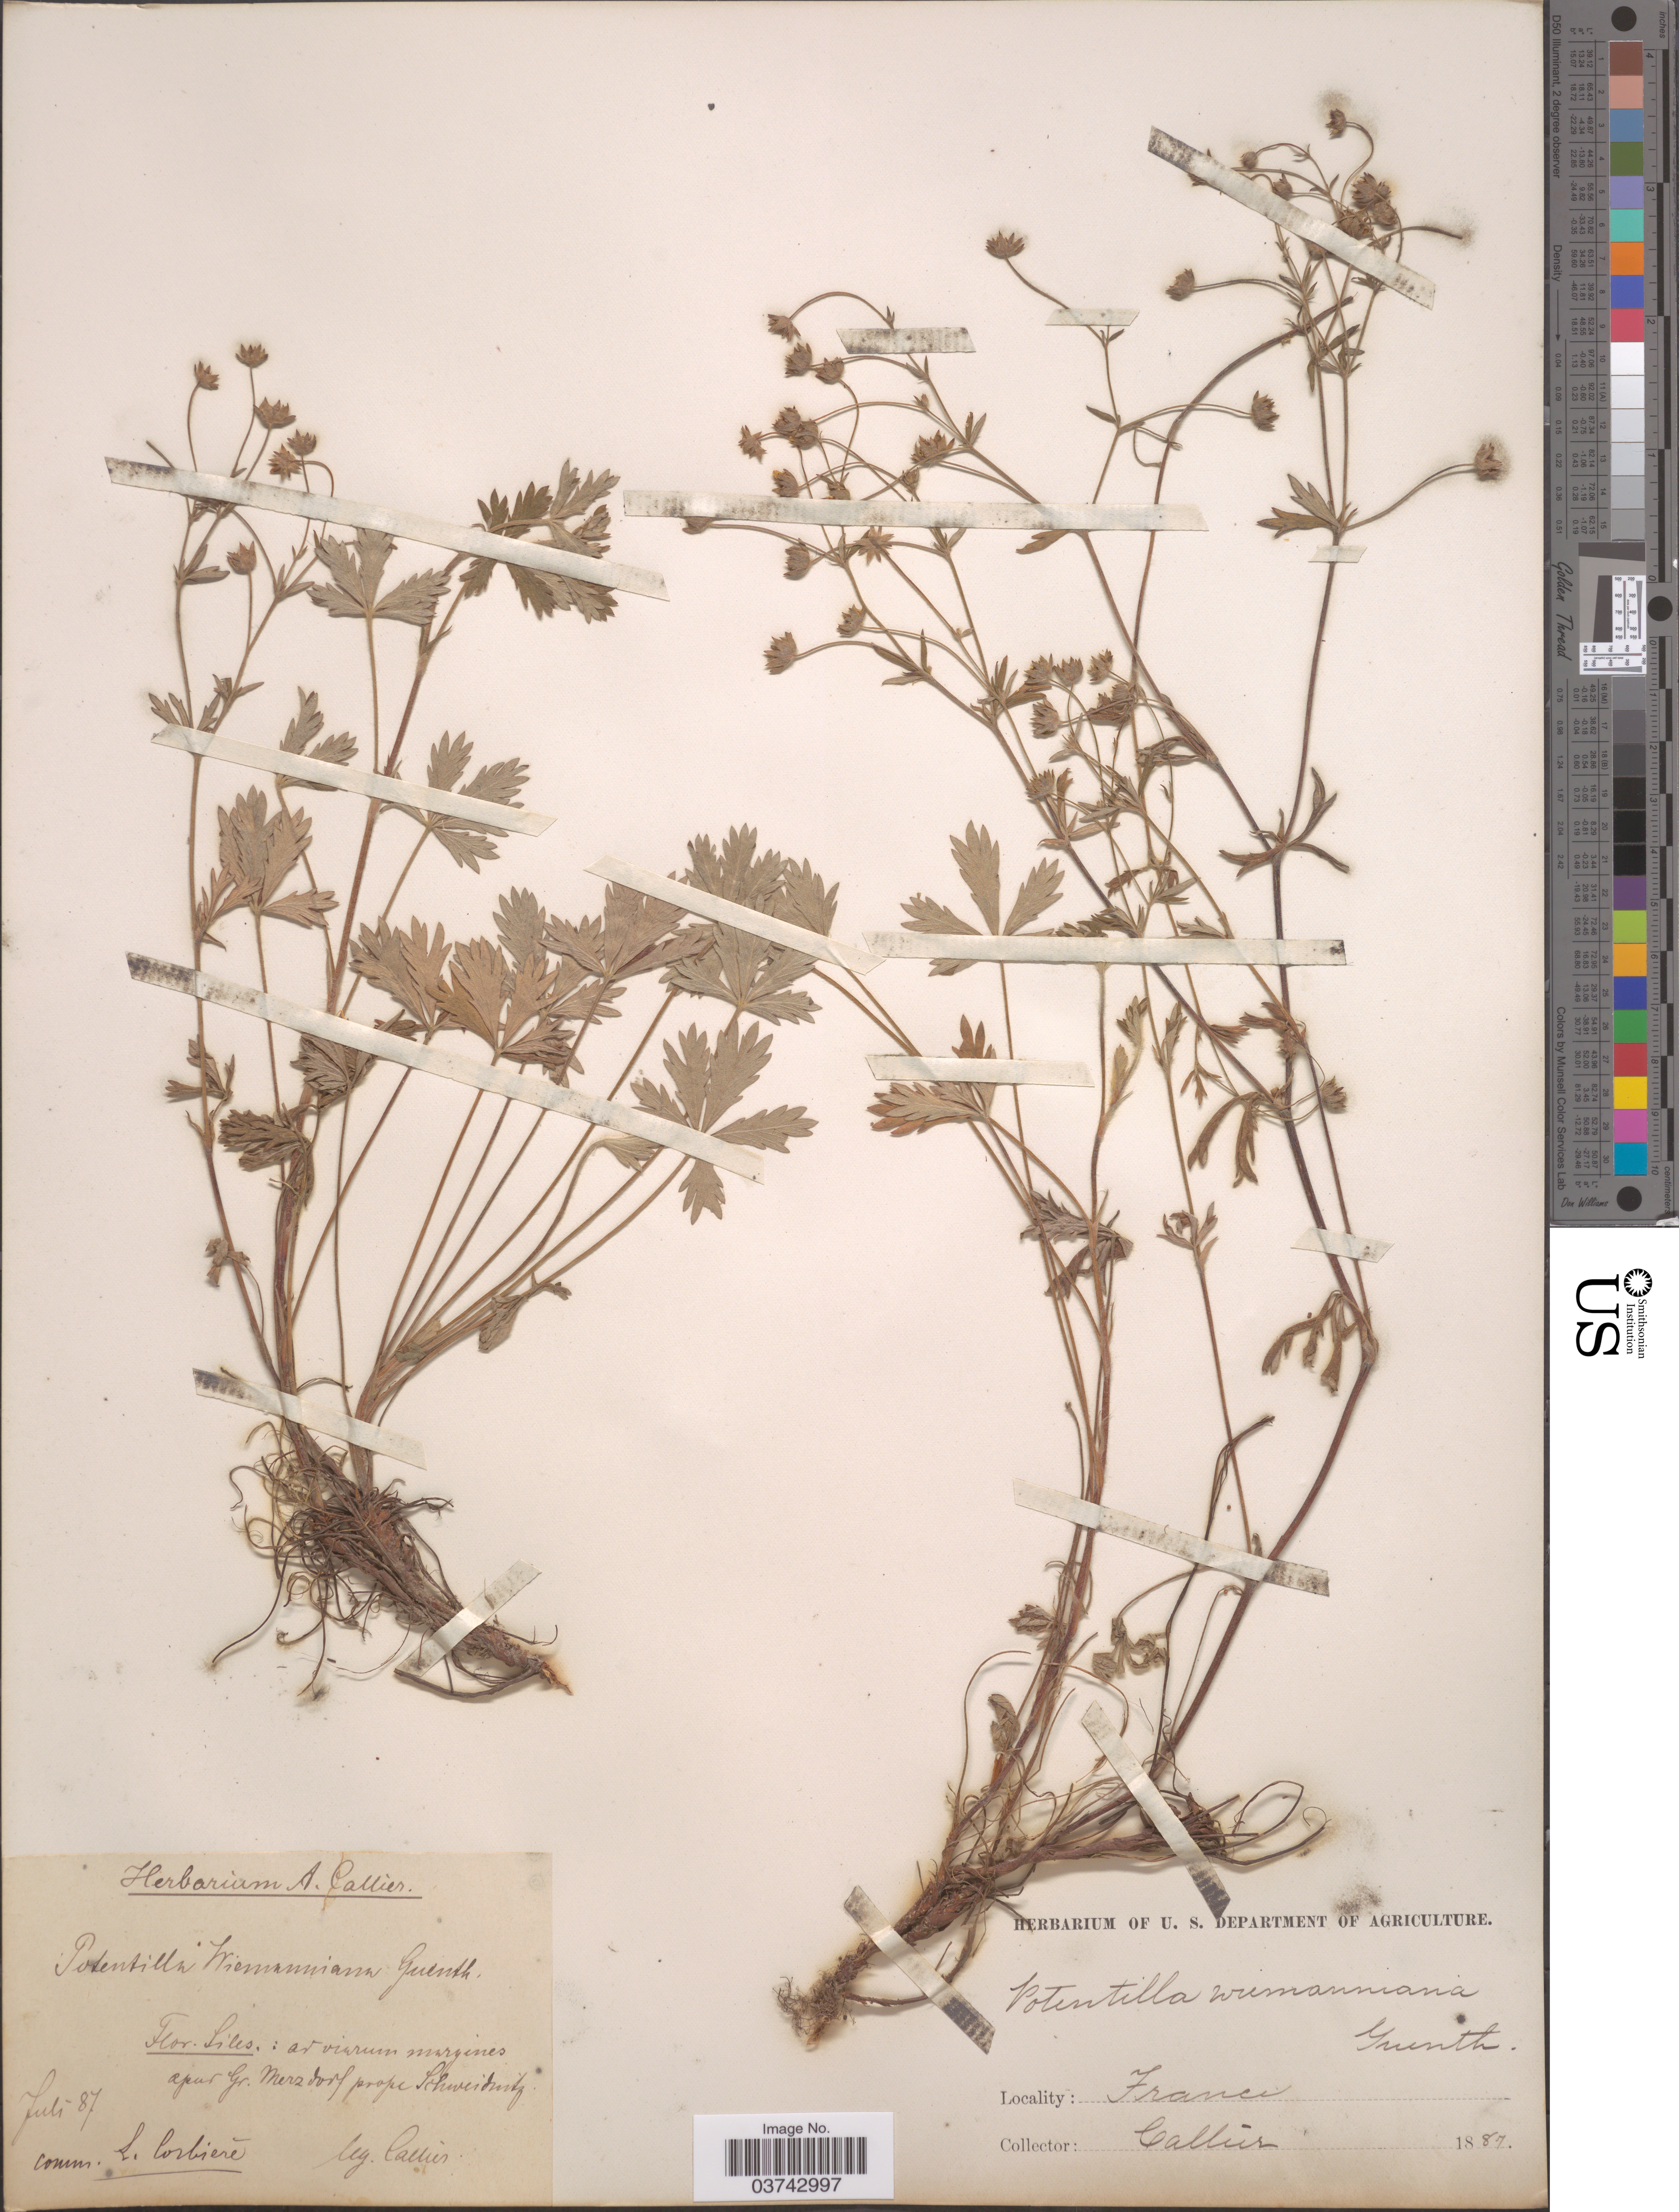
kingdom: Plantae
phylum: Tracheophyta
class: Magnoliopsida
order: Rosales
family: Rosaceae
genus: Potentilla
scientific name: Potentilla wiemanniana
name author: Günther et al.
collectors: -- Callier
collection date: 1887-07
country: France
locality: Siles.: ad viarum margines apur [interpreted] Gr. Merzdorf prope Schweidnitz.